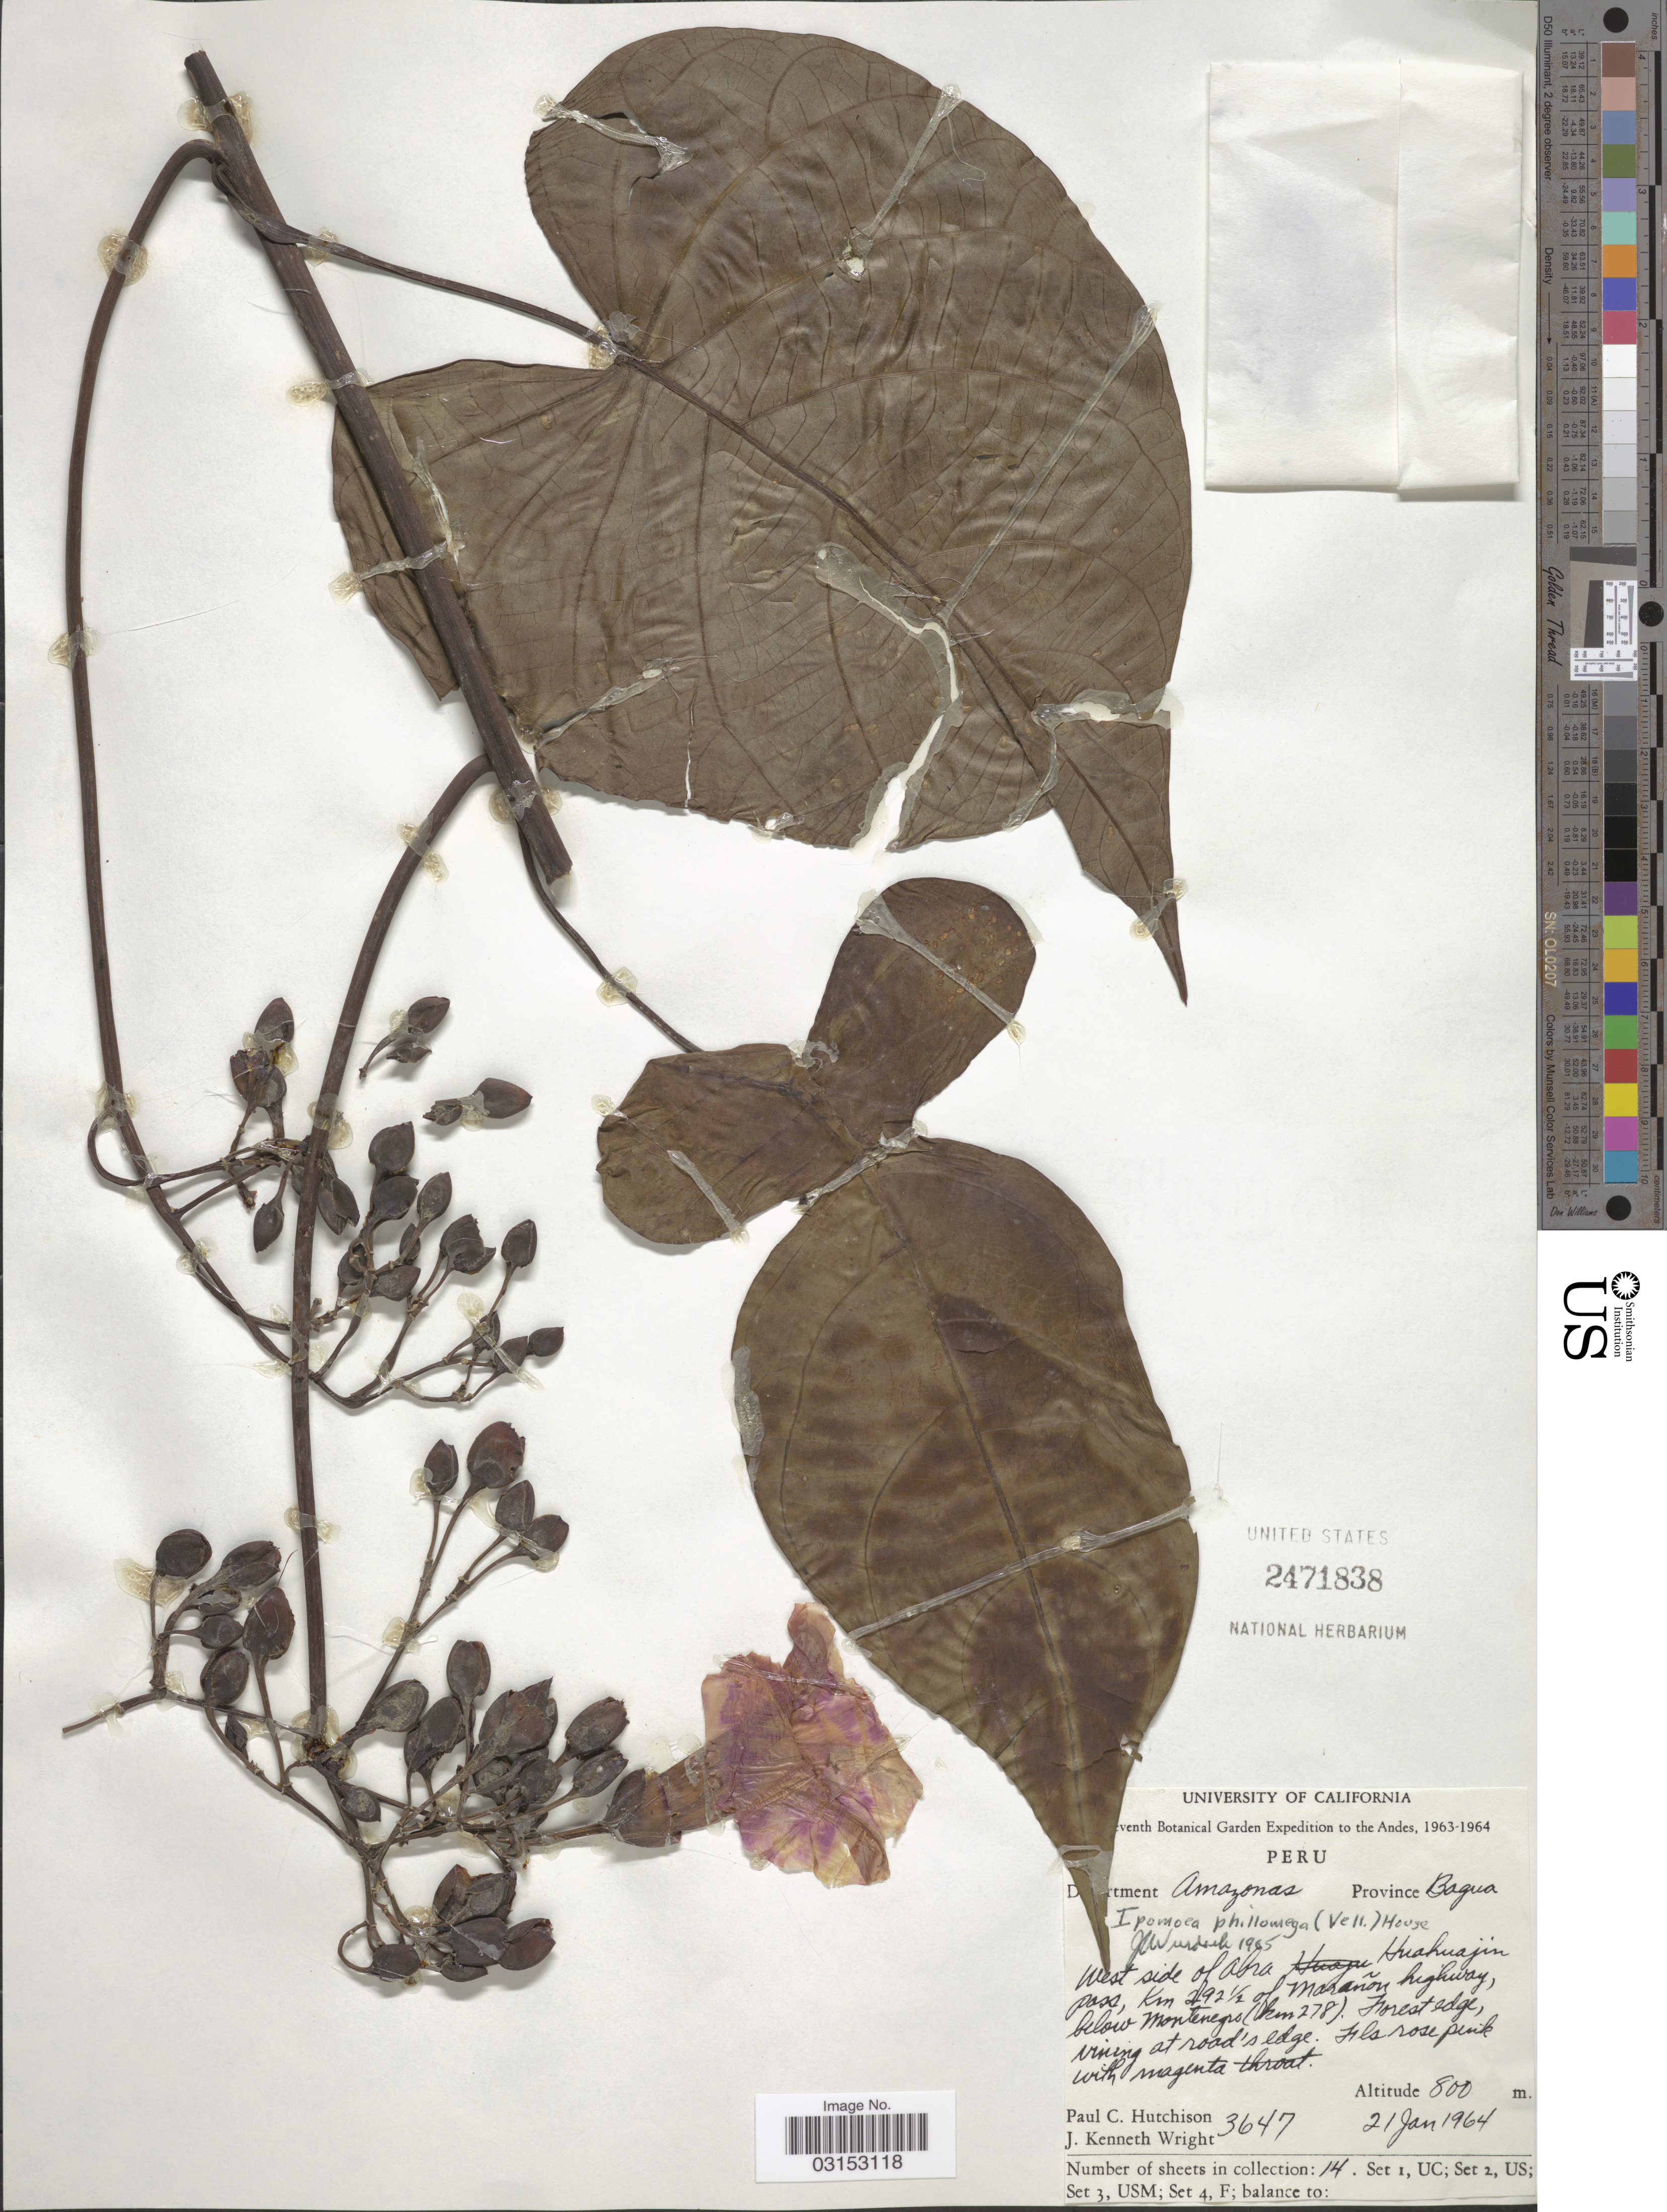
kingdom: Plantae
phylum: Tracheophyta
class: Magnoliopsida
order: Solanales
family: Convolvulaceae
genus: Ipomoea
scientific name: Ipomoea philomega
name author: (Vell.) House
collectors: P. C. Hutchison & J. K. Wright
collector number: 3647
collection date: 1964-01-21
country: Peru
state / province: Amazonas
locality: West side of Abra Huahuajin pass, km. 292 ½ of Marañon highway, below Montenegro (km 278), Province Bagua, Department Amazonas, Andes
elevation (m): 800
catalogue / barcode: US 2471838